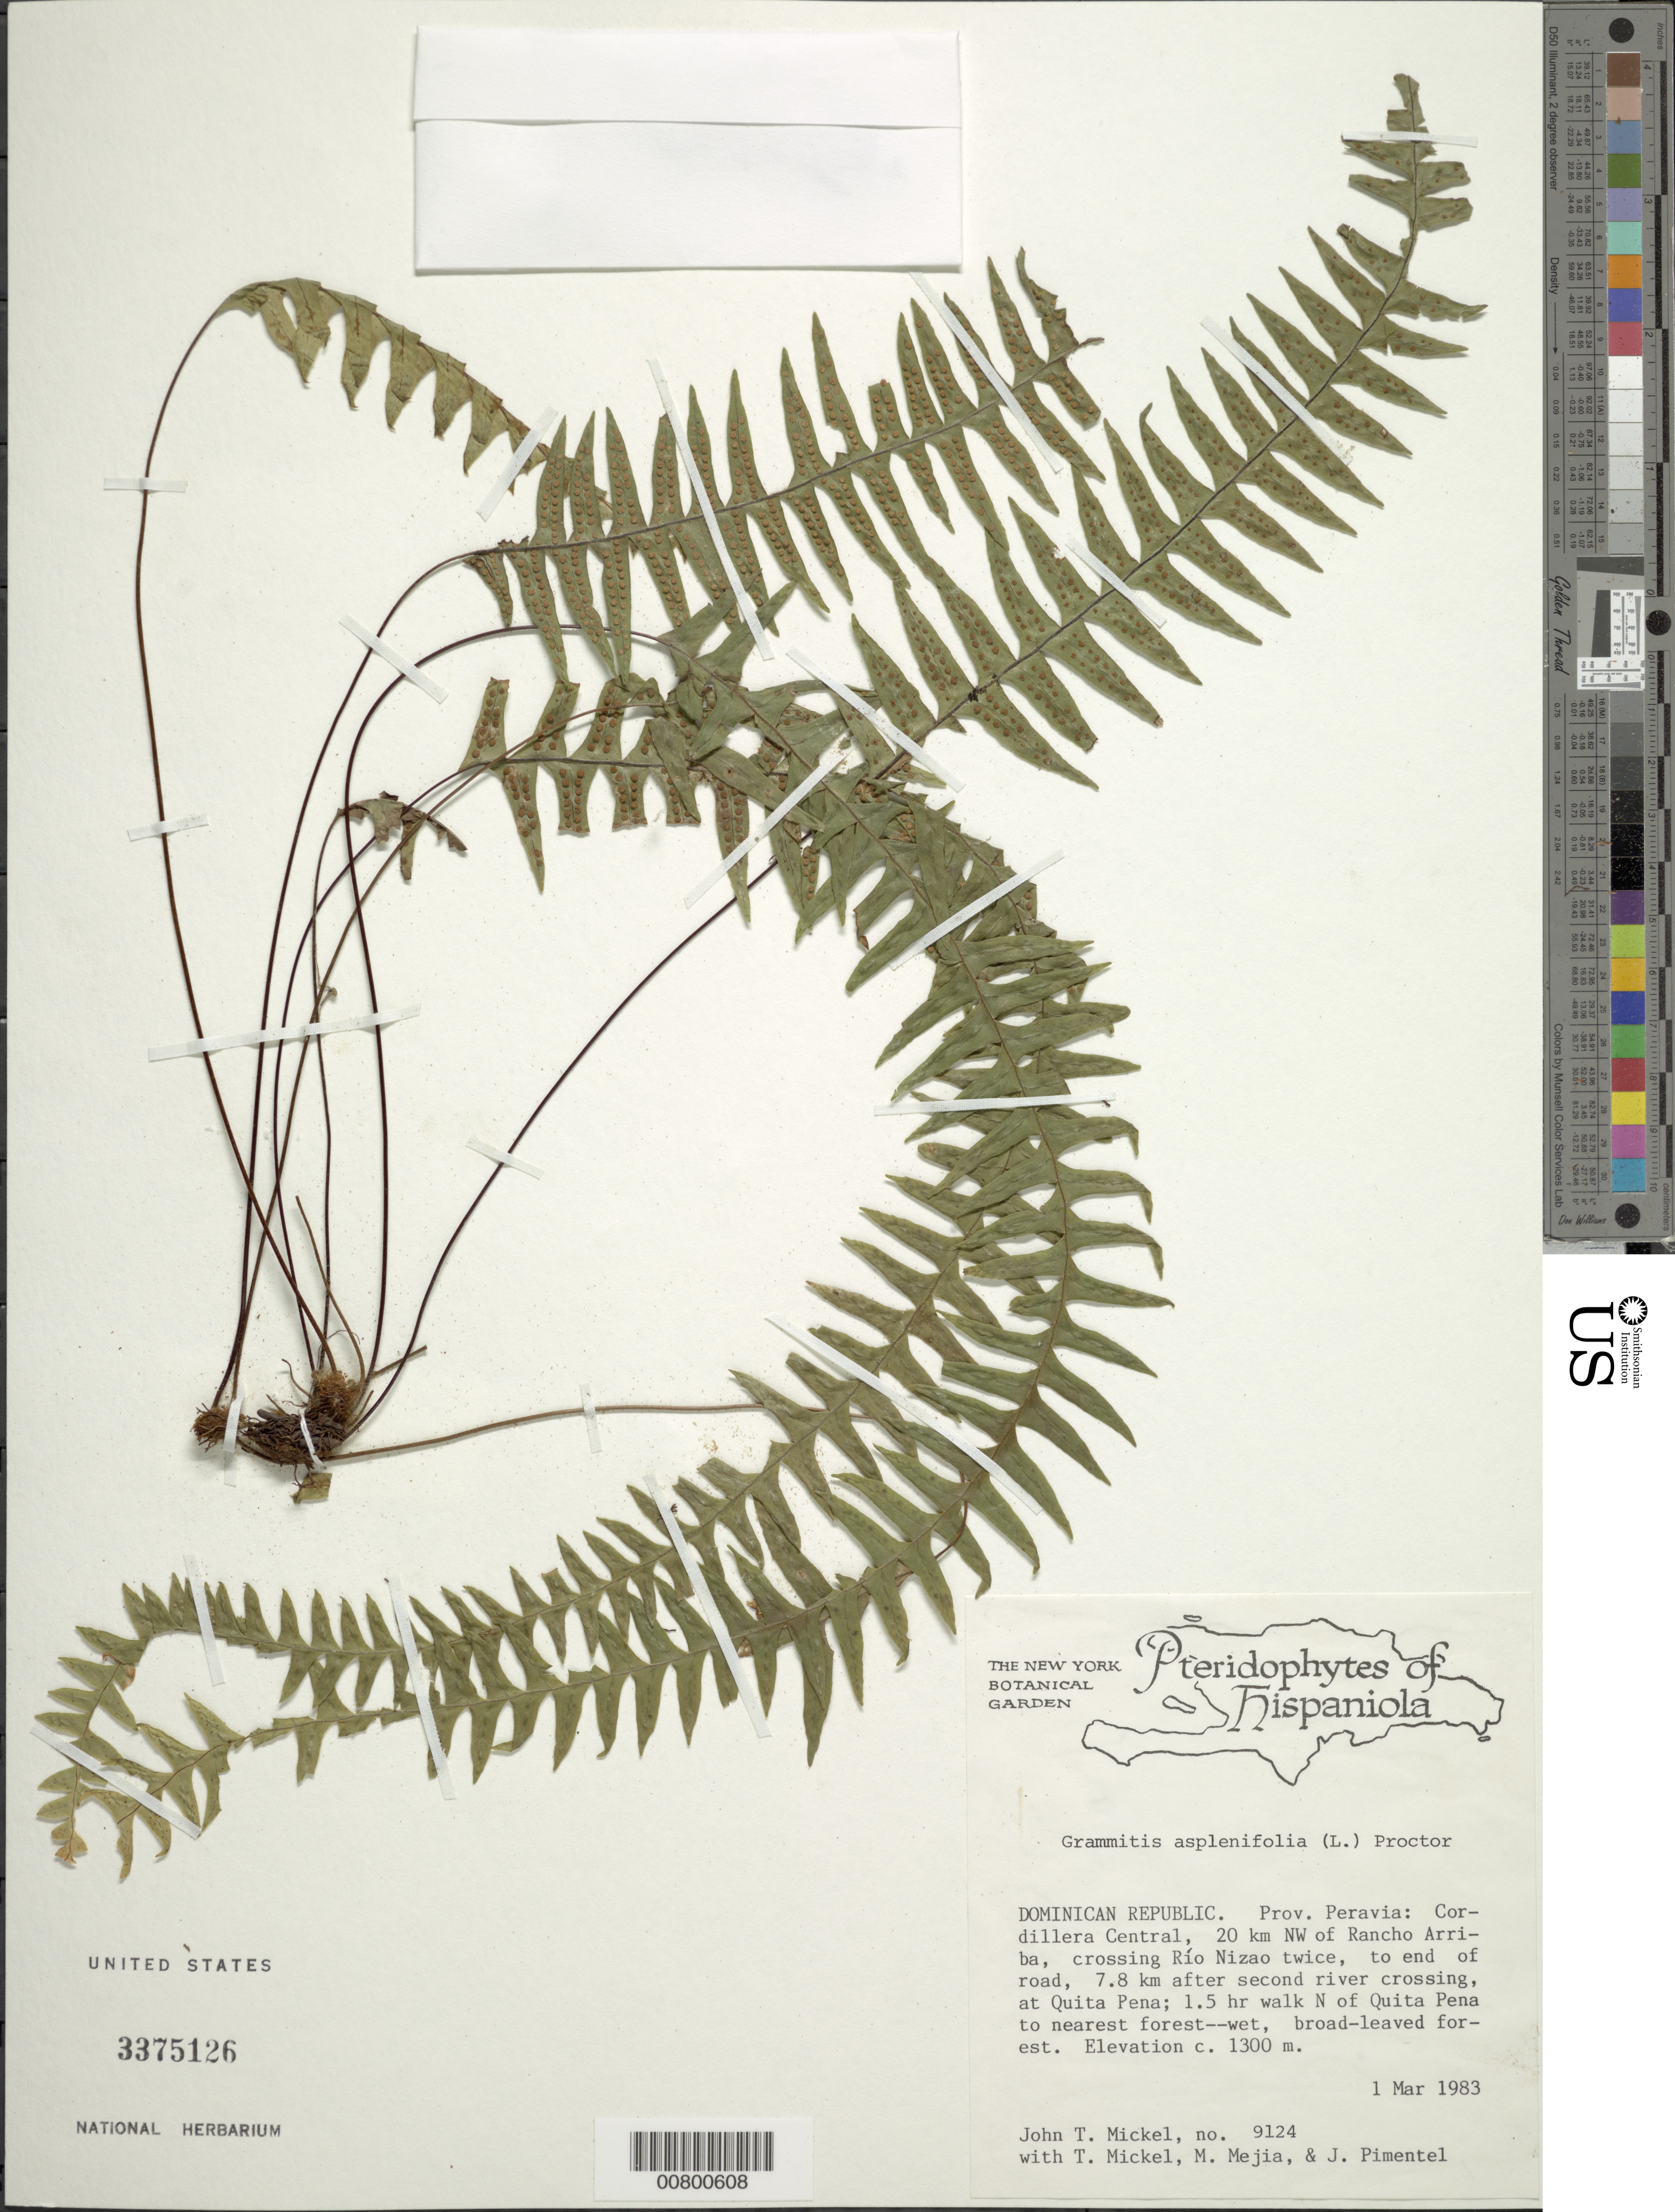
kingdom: Plantae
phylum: Tracheophyta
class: Polypodiopsida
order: Polypodiales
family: Polypodiaceae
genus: Terpsichore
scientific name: Terpsichore asplenifolia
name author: (L.) A.R. Sm.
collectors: J. T. Mickel, T. Mickel, M. Mejia & J. Pimentel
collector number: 9124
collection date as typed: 01 Mar 1983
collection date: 1983-03-01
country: Dominican Republic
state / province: Peravia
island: Hispaniola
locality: Cordillera Central, 20 km NW of Rancho Aarriba , crossing Río Nizao, 7.8 km after second crossing at Quita Pena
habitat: Wet, broad-leaved forest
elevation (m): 1300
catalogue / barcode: US 3375126